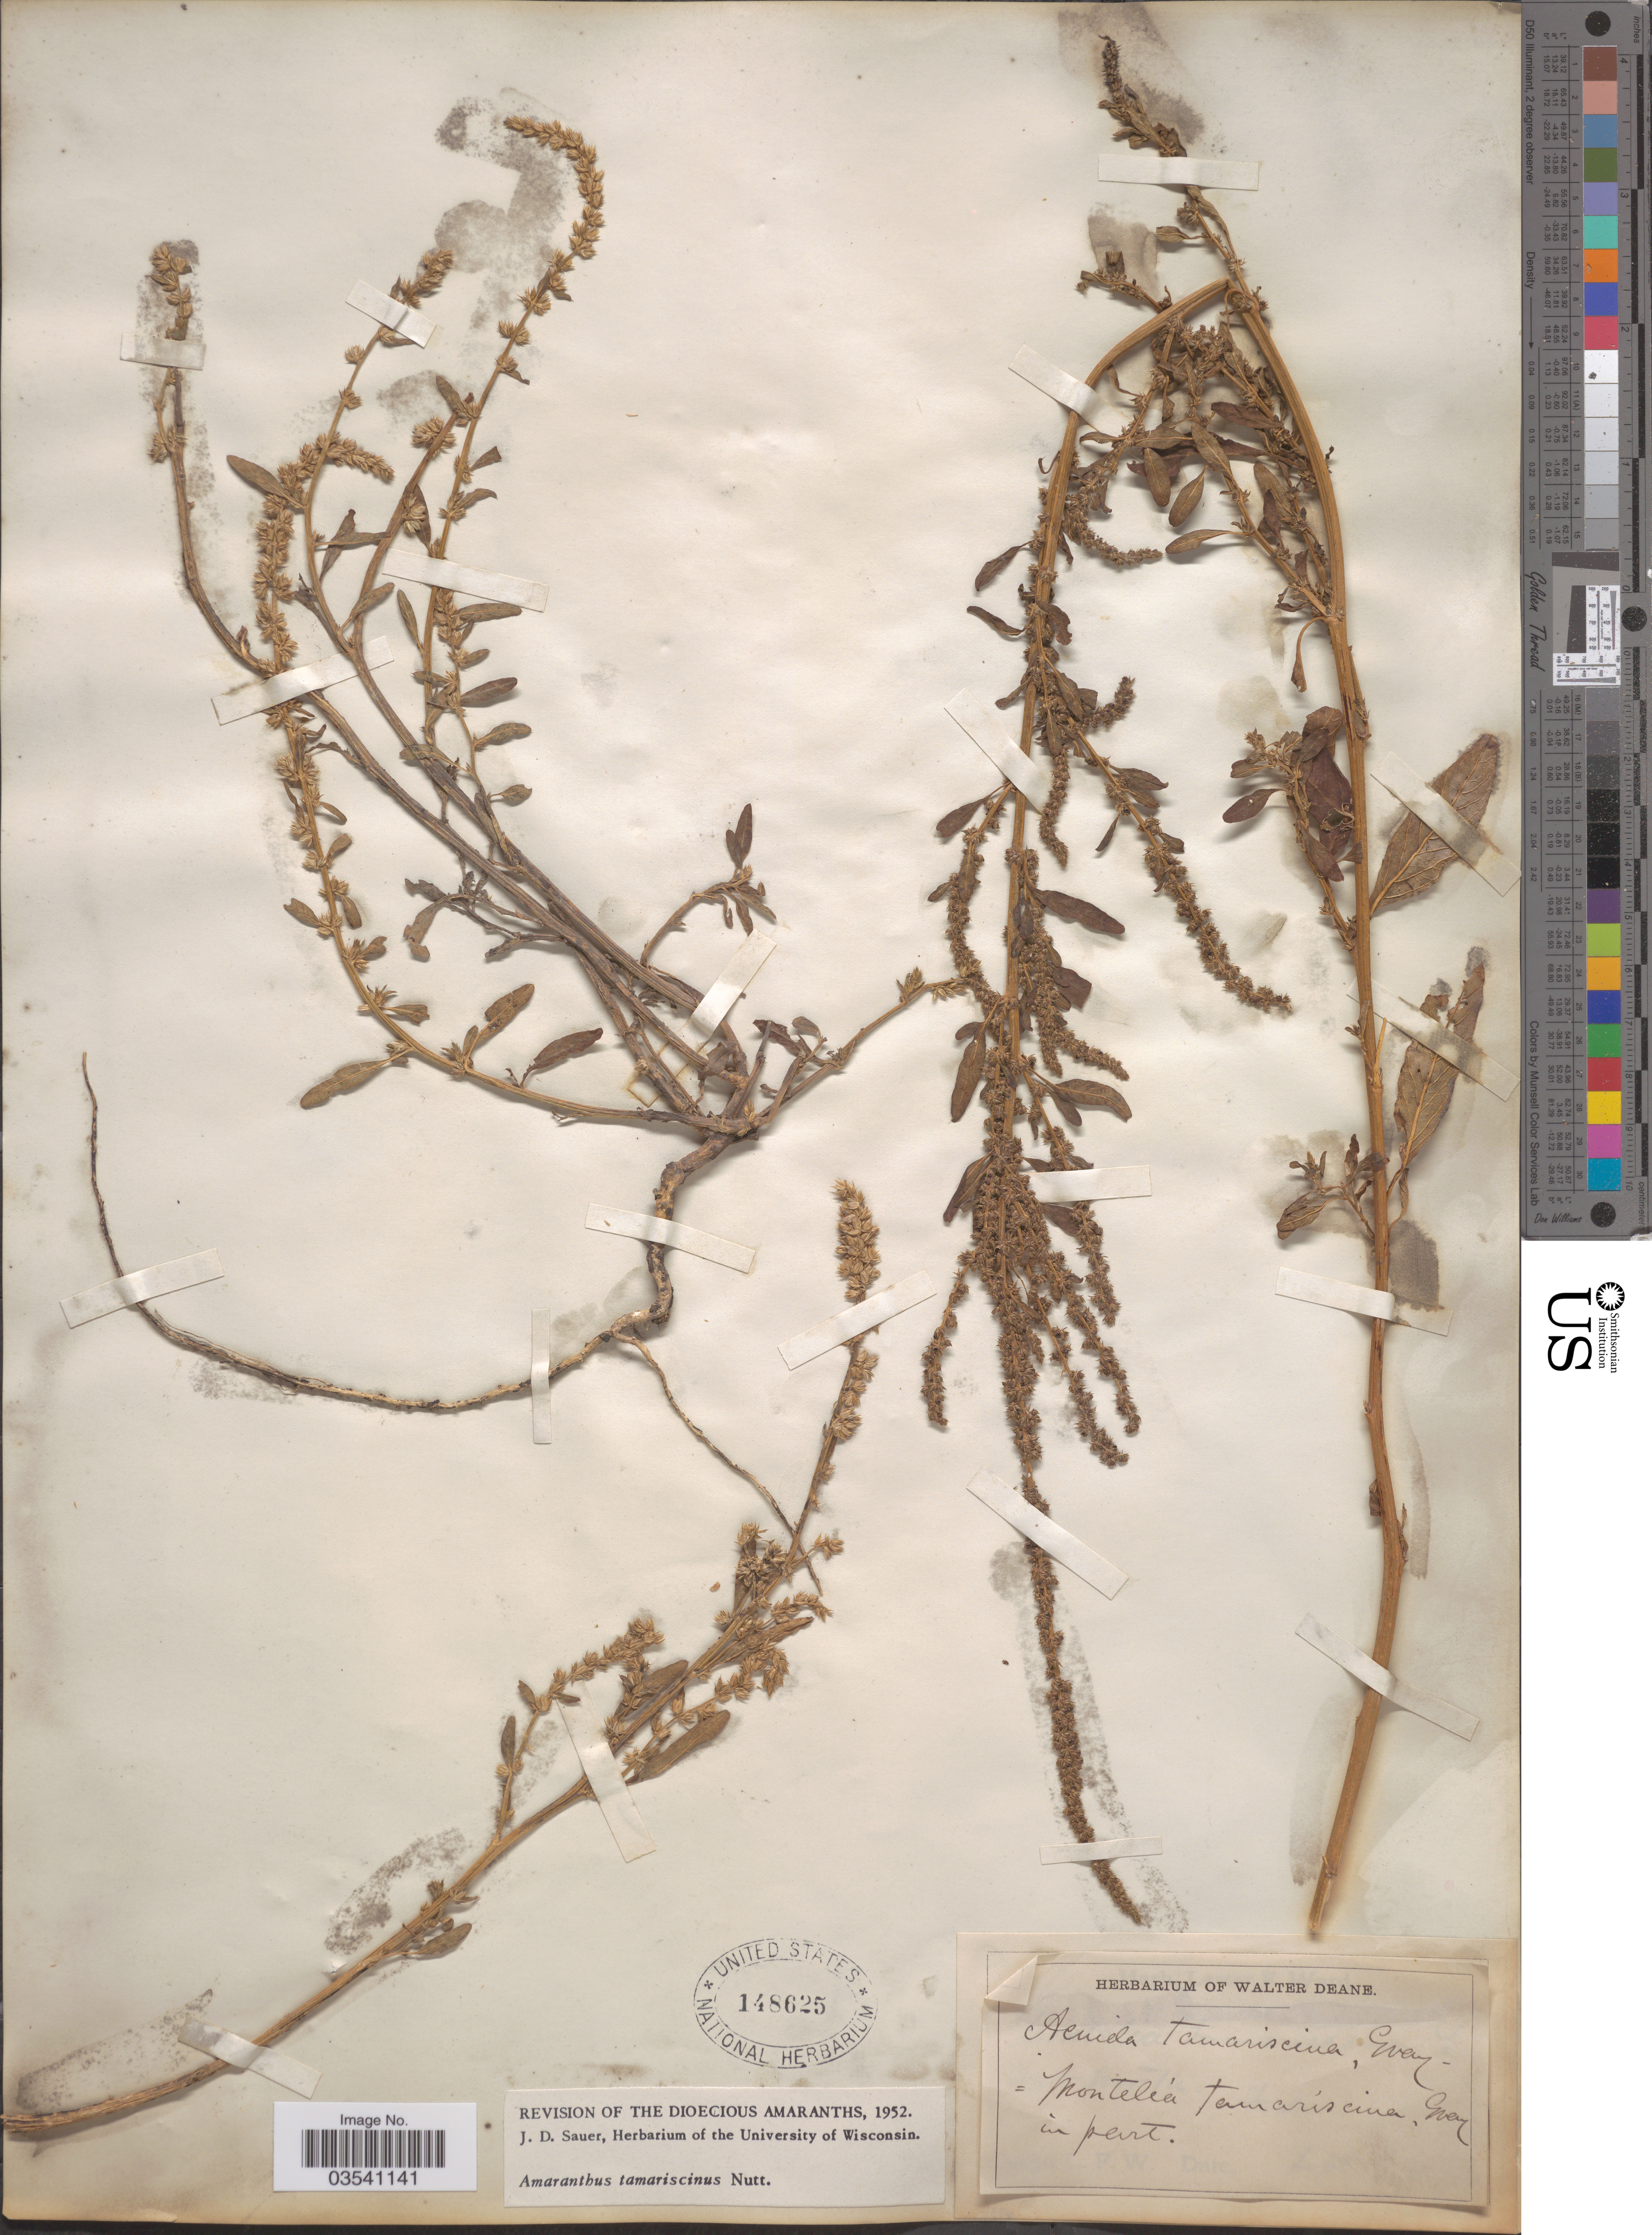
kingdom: Plantae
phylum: Tracheophyta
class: Magnoliopsida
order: Caryophyllales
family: Amaranthaceae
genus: Amaranthus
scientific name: Amaranthus tamariscinus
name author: Nutt.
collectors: Ex herb. Walter Deane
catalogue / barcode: US 148625